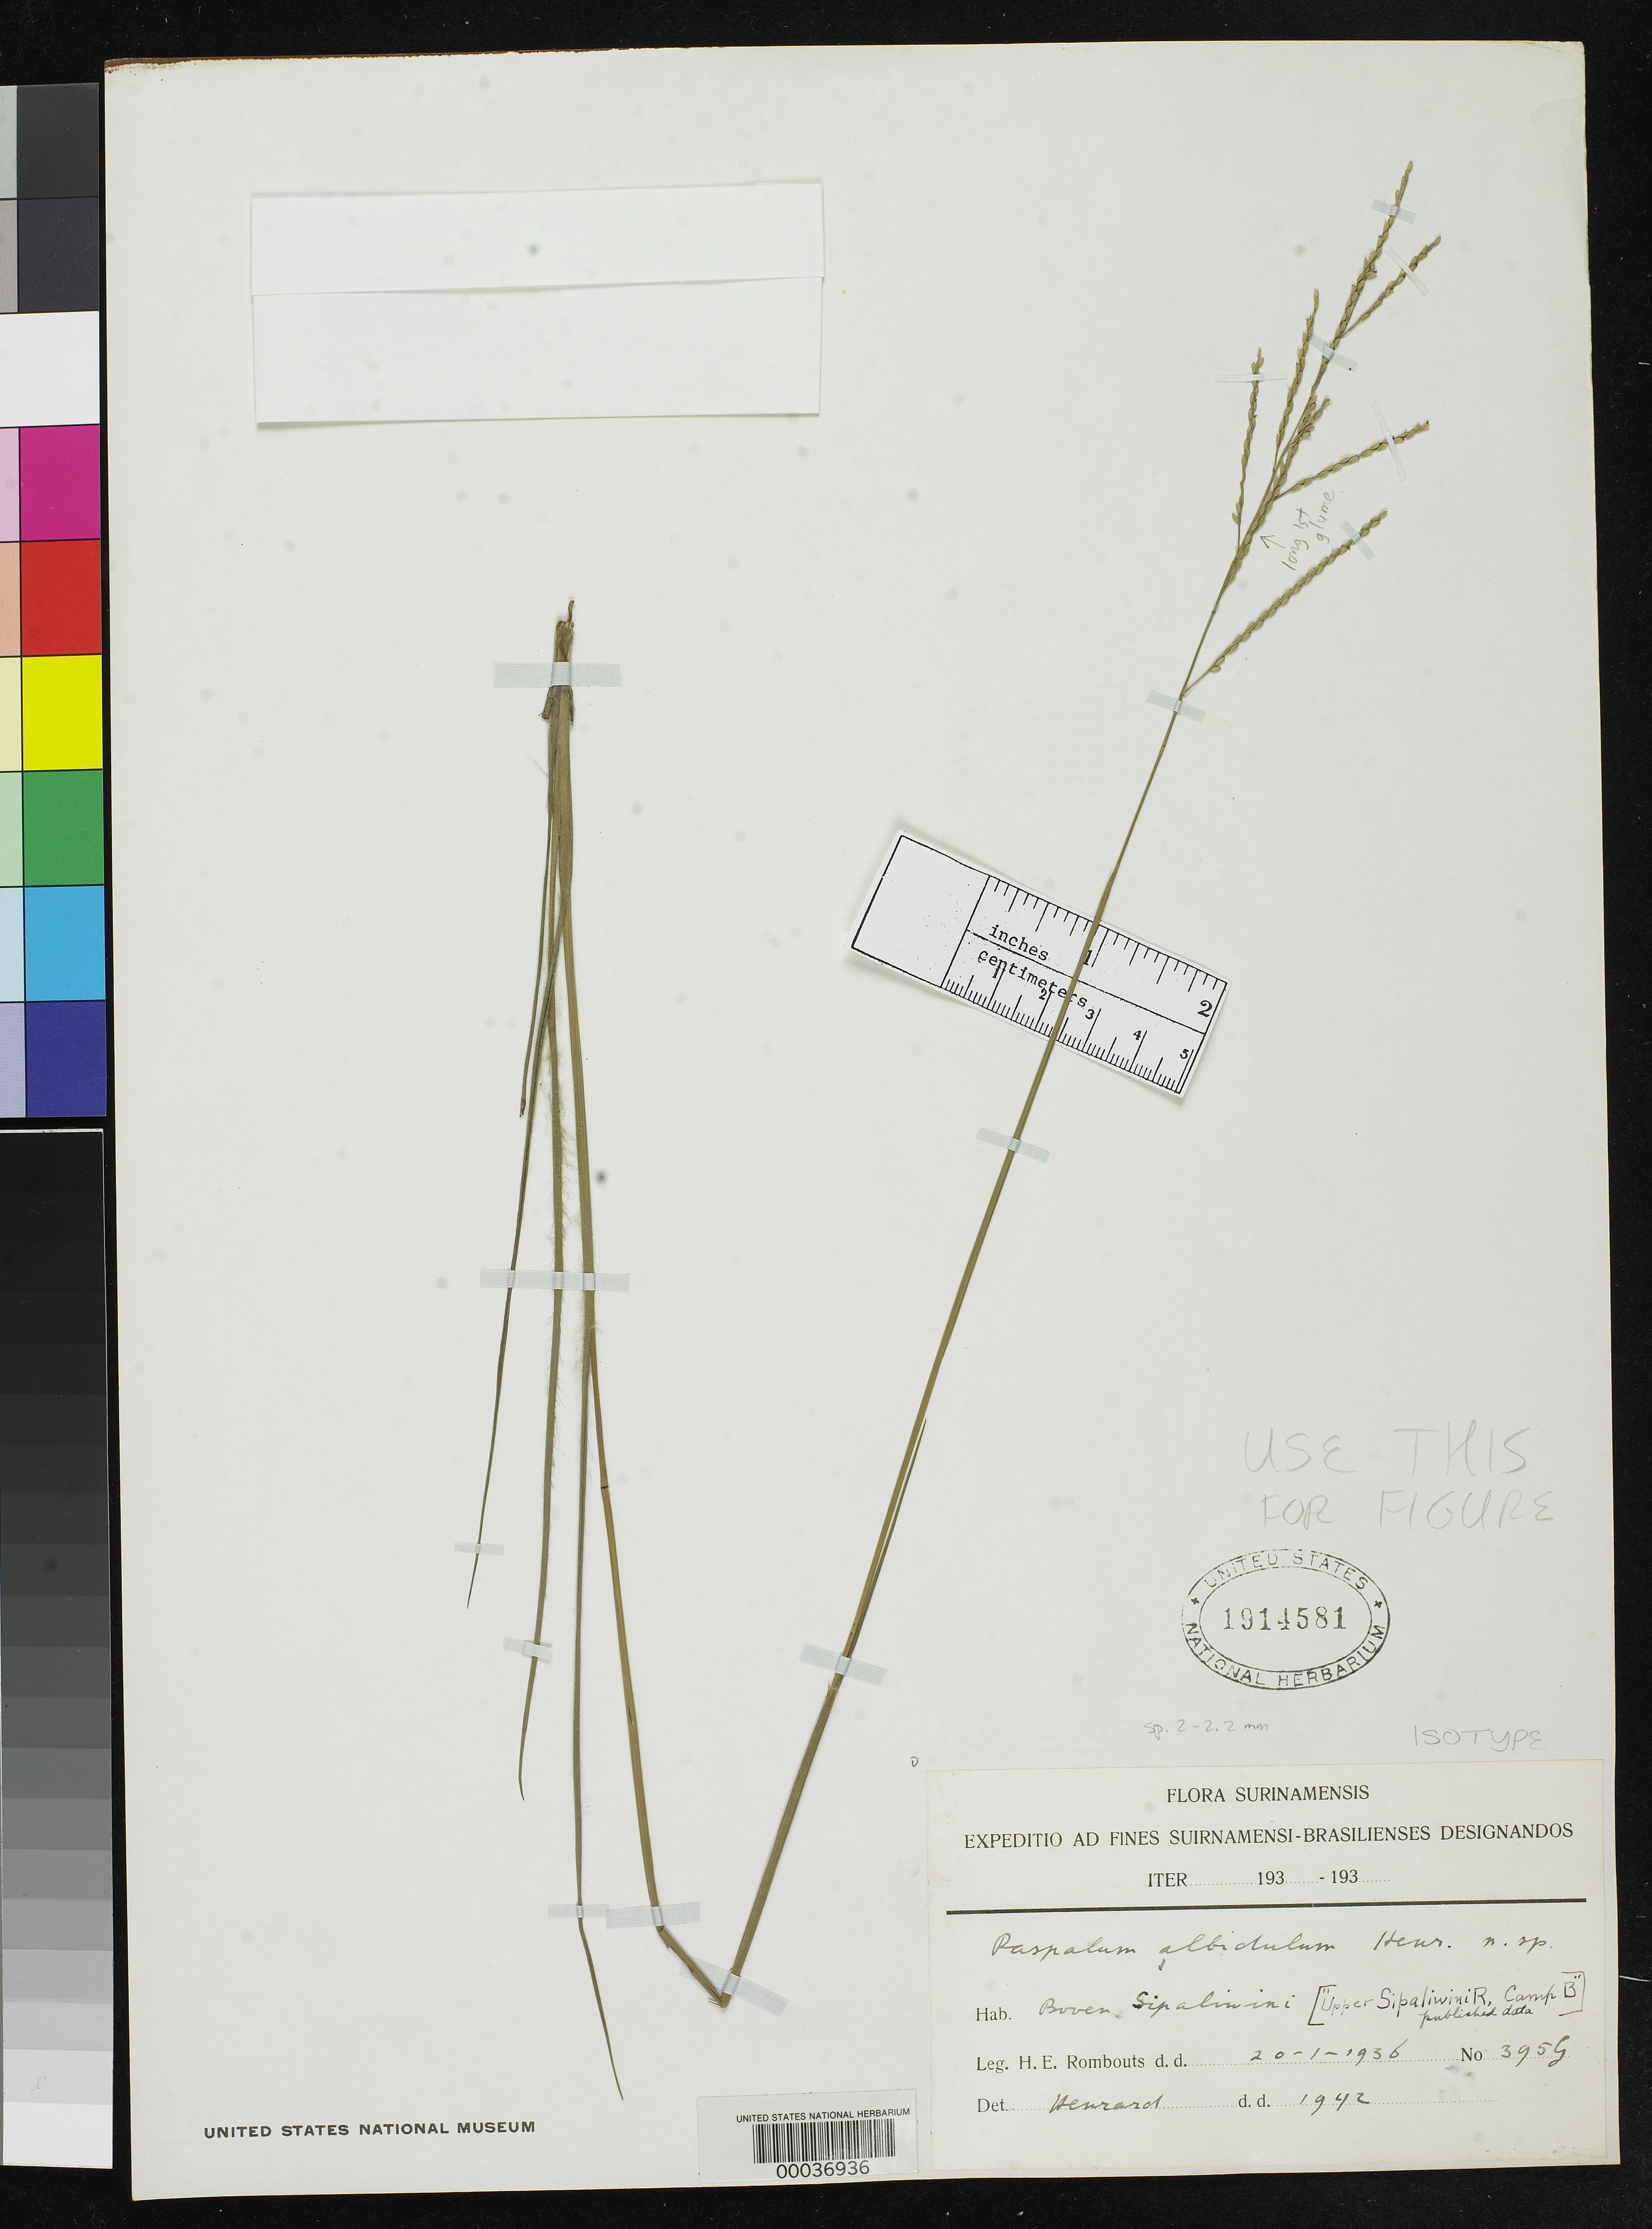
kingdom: Plantae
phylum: Tracheophyta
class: Liliopsida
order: Poales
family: Poaceae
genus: Paspalum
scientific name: Paspalum albidulum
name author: Henr.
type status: Isotype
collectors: H. Rombouts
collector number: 395g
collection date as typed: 20 Jan 1936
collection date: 1936-01-20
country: Suriname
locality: Upper Sipaliwini River.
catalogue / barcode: US 1914581